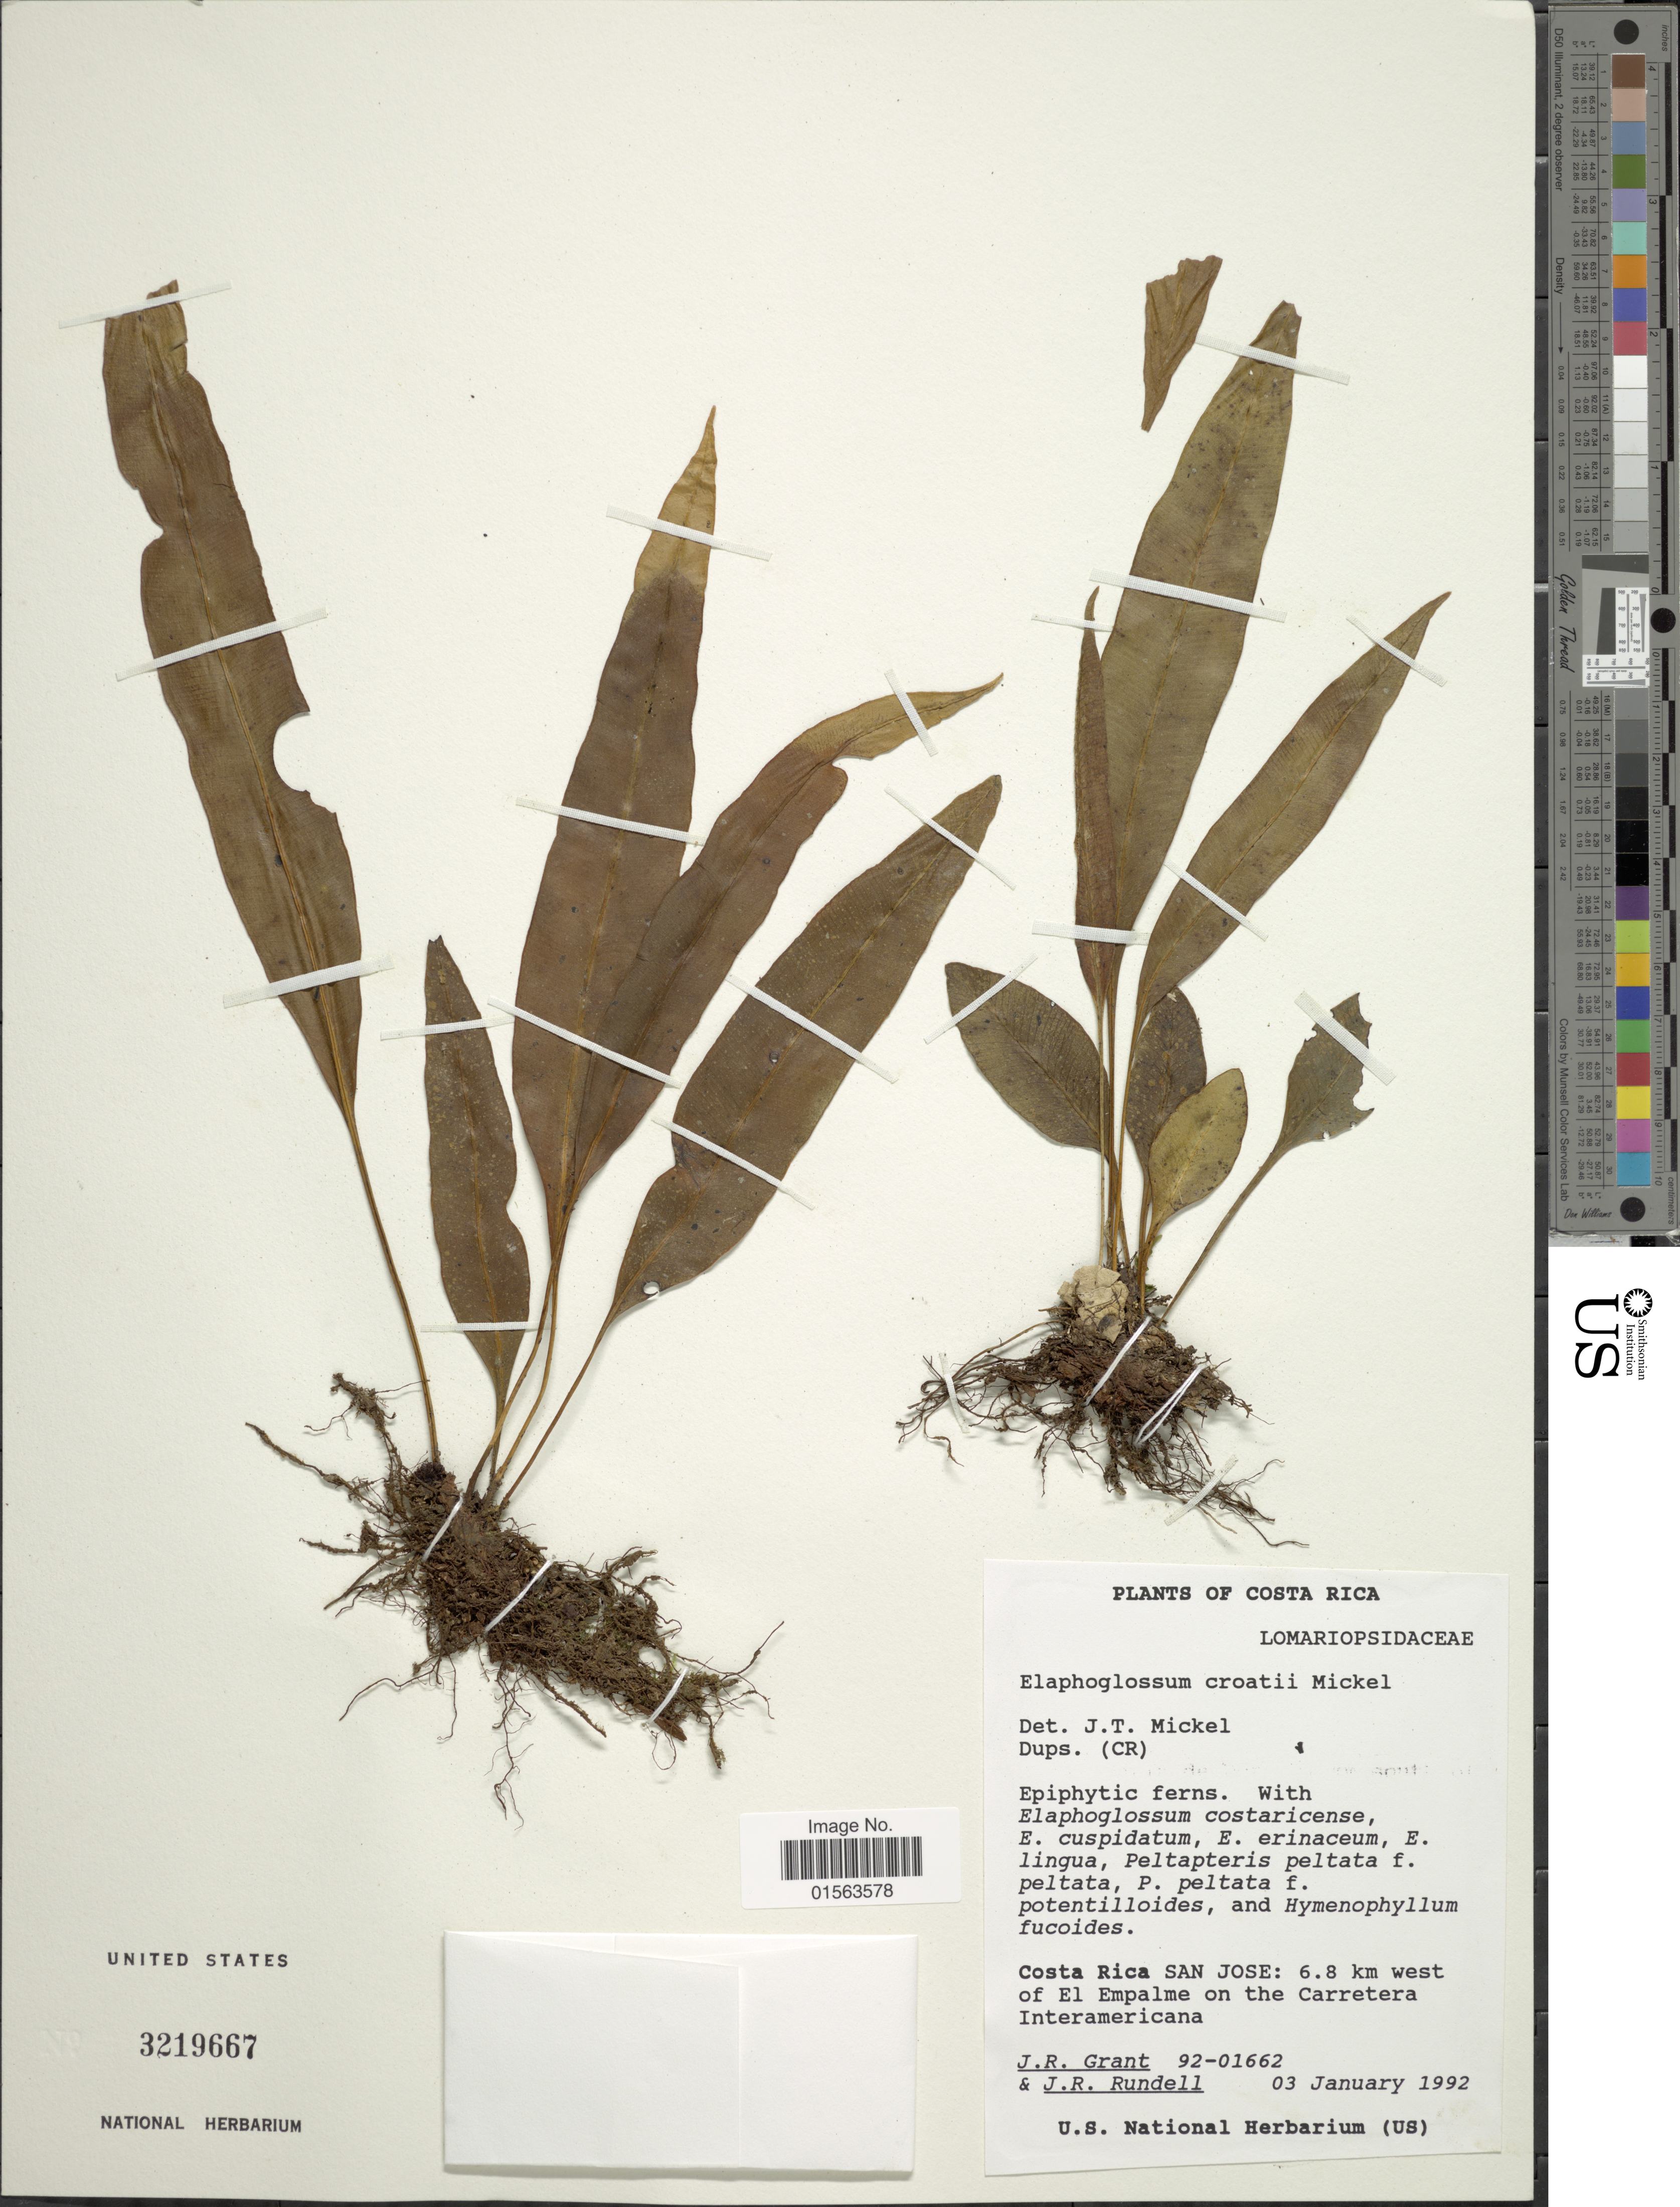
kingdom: Plantae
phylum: Tracheophyta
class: Polypodiopsida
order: Polypodiales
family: Dryopteridaceae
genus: Elaphoglossum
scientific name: Elaphoglossum croatii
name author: Mickel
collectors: J. Grant & J. R. Rundell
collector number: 92-01662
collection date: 1992-01-03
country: Costa Rica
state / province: San José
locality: Costa Rica, San Jose: 6.8 km west of El Empalme on the Carretera Interamericana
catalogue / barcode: US 3219667